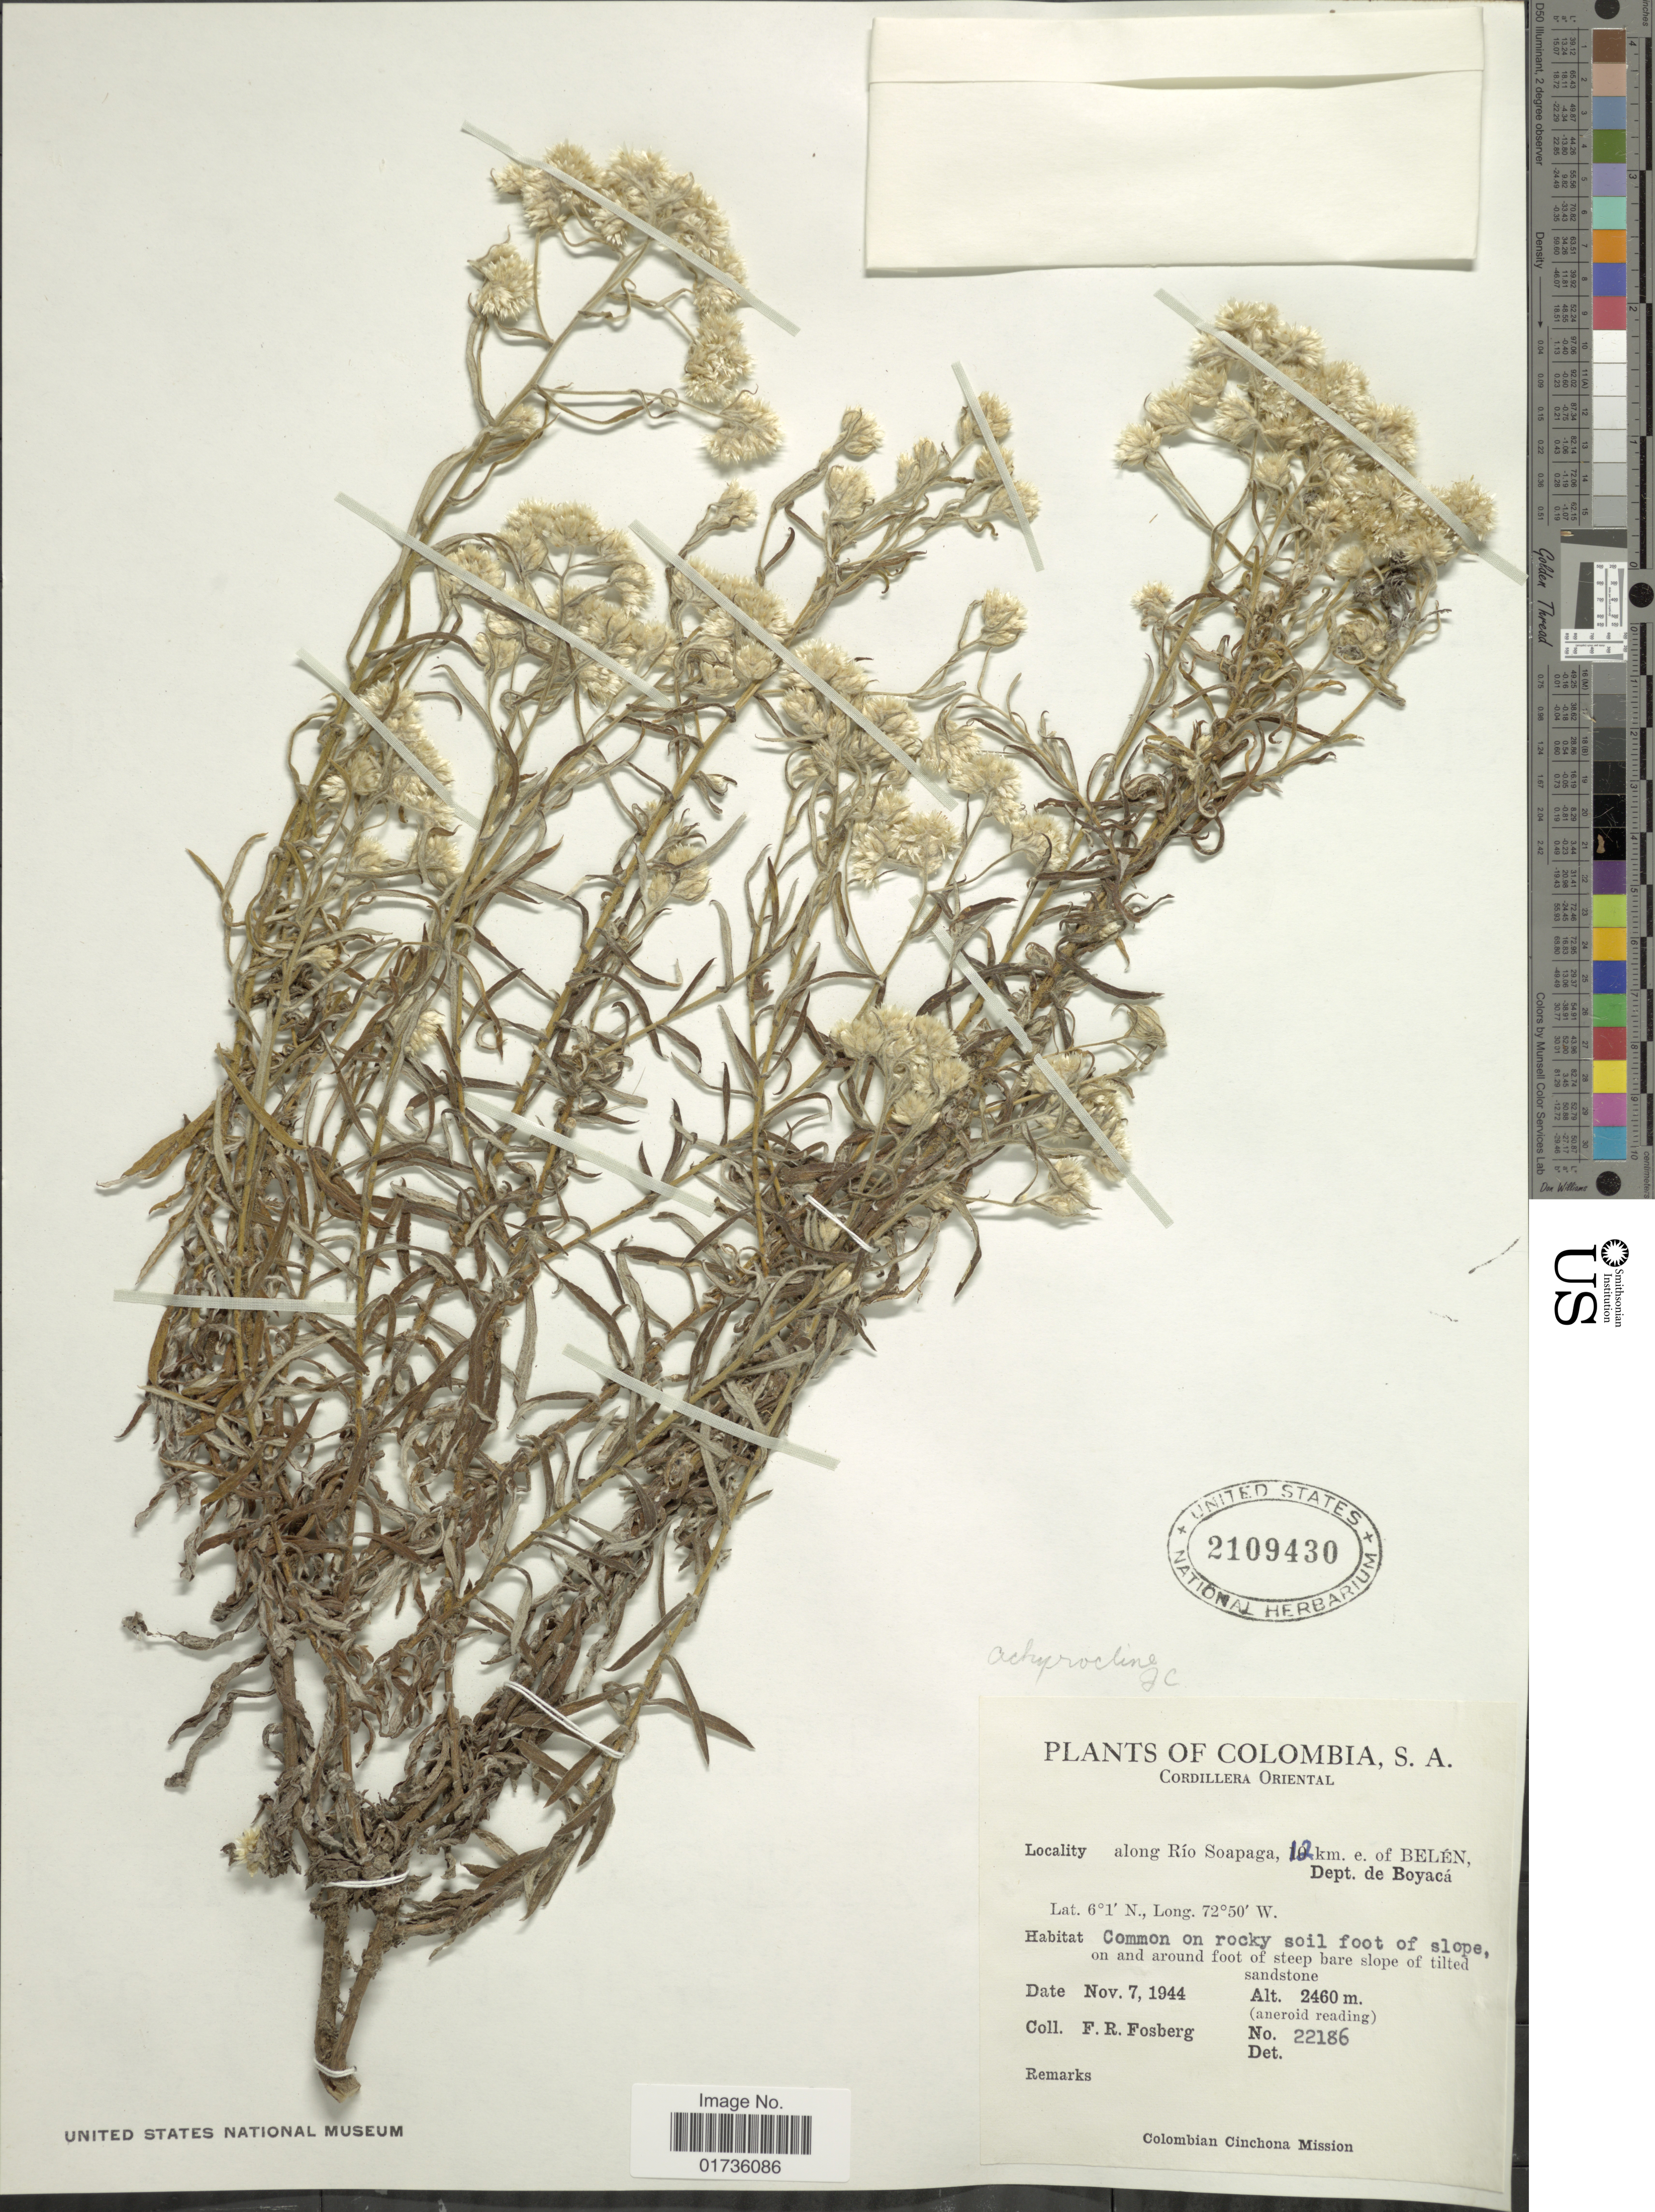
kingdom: Plantae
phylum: Tracheophyta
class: Magnoliopsida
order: Asterales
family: Asteraceae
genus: Achyrocline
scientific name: Achyrocline sp.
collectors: F. R. Fosberg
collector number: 22186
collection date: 1944-11-07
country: Colombia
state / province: Boyacá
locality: Cordillera Oriental, along Río Soapaga, 12 km e. of Belé, Dept. de Boyac±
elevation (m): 2460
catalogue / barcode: US 2109430